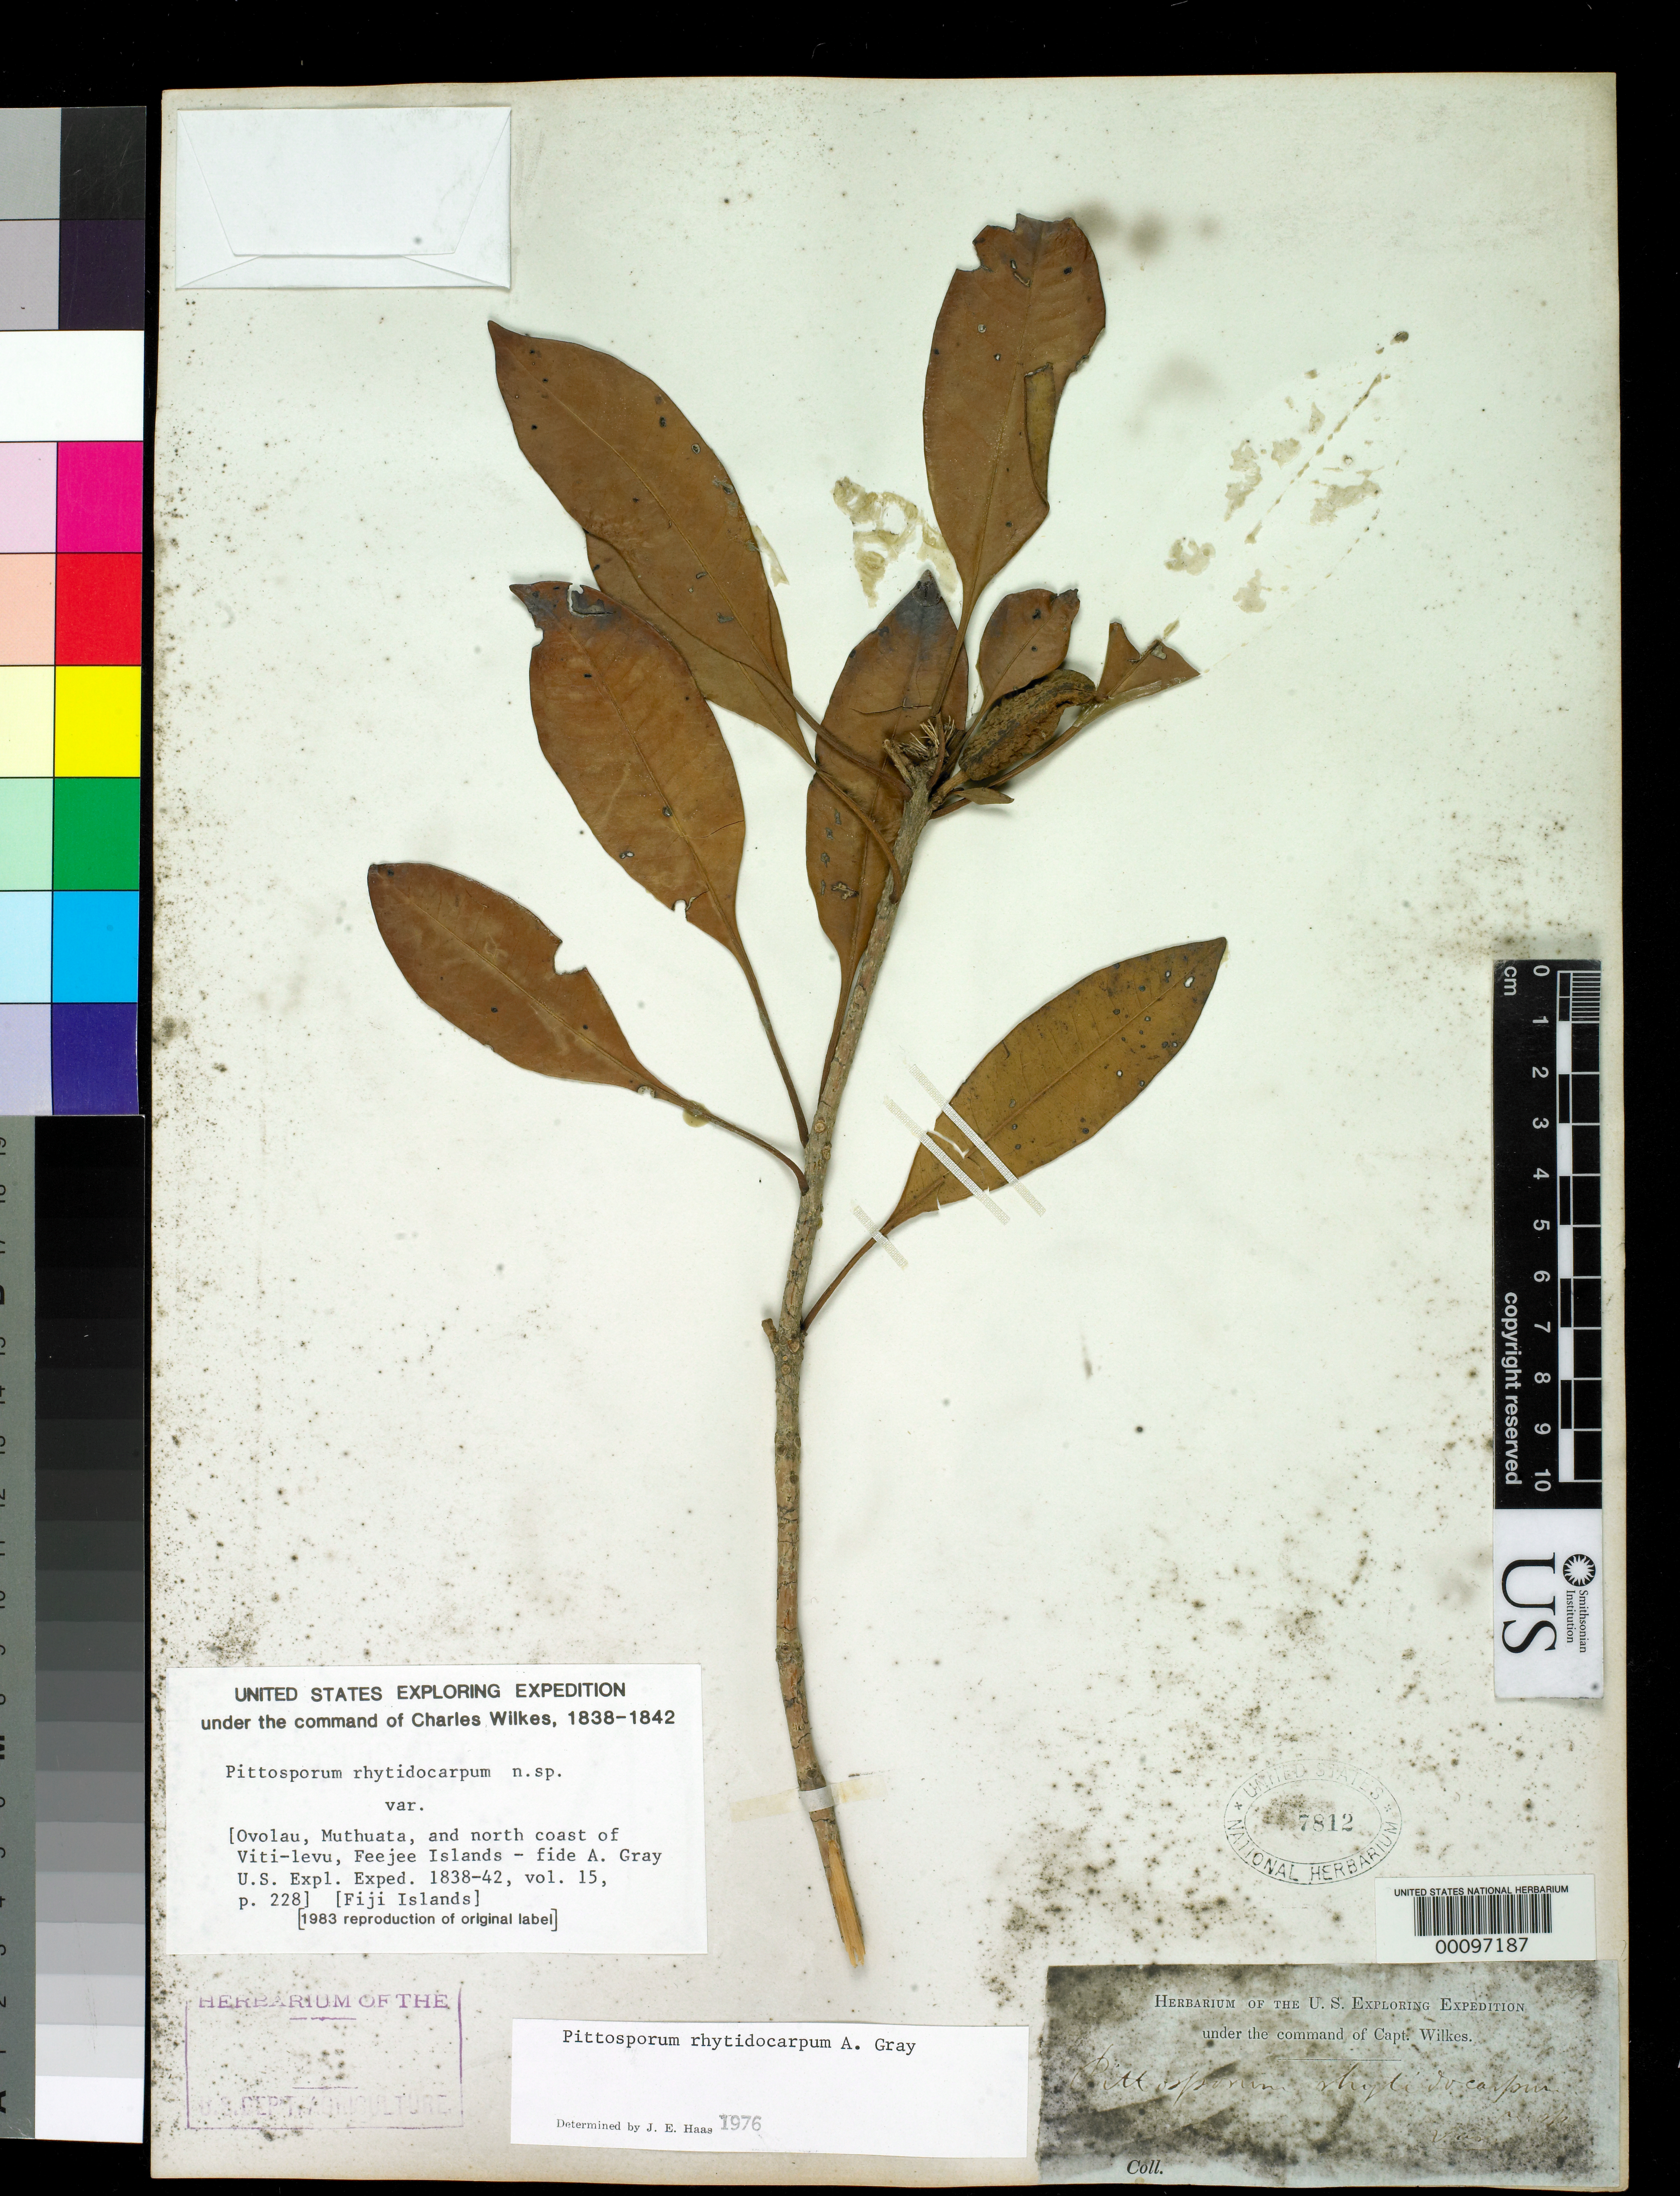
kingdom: Plantae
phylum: Tracheophyta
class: Magnoliopsida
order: Apiales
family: Pittosporaceae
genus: Pittosporum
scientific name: Pittosporum rhytidocarpum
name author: A. Gray in Wilkes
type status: Syntype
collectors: Wilkes Explor. Exped.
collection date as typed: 1838 to -- --- 1842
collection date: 1838/1842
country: Fiji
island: Ovalau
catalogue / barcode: US 7812